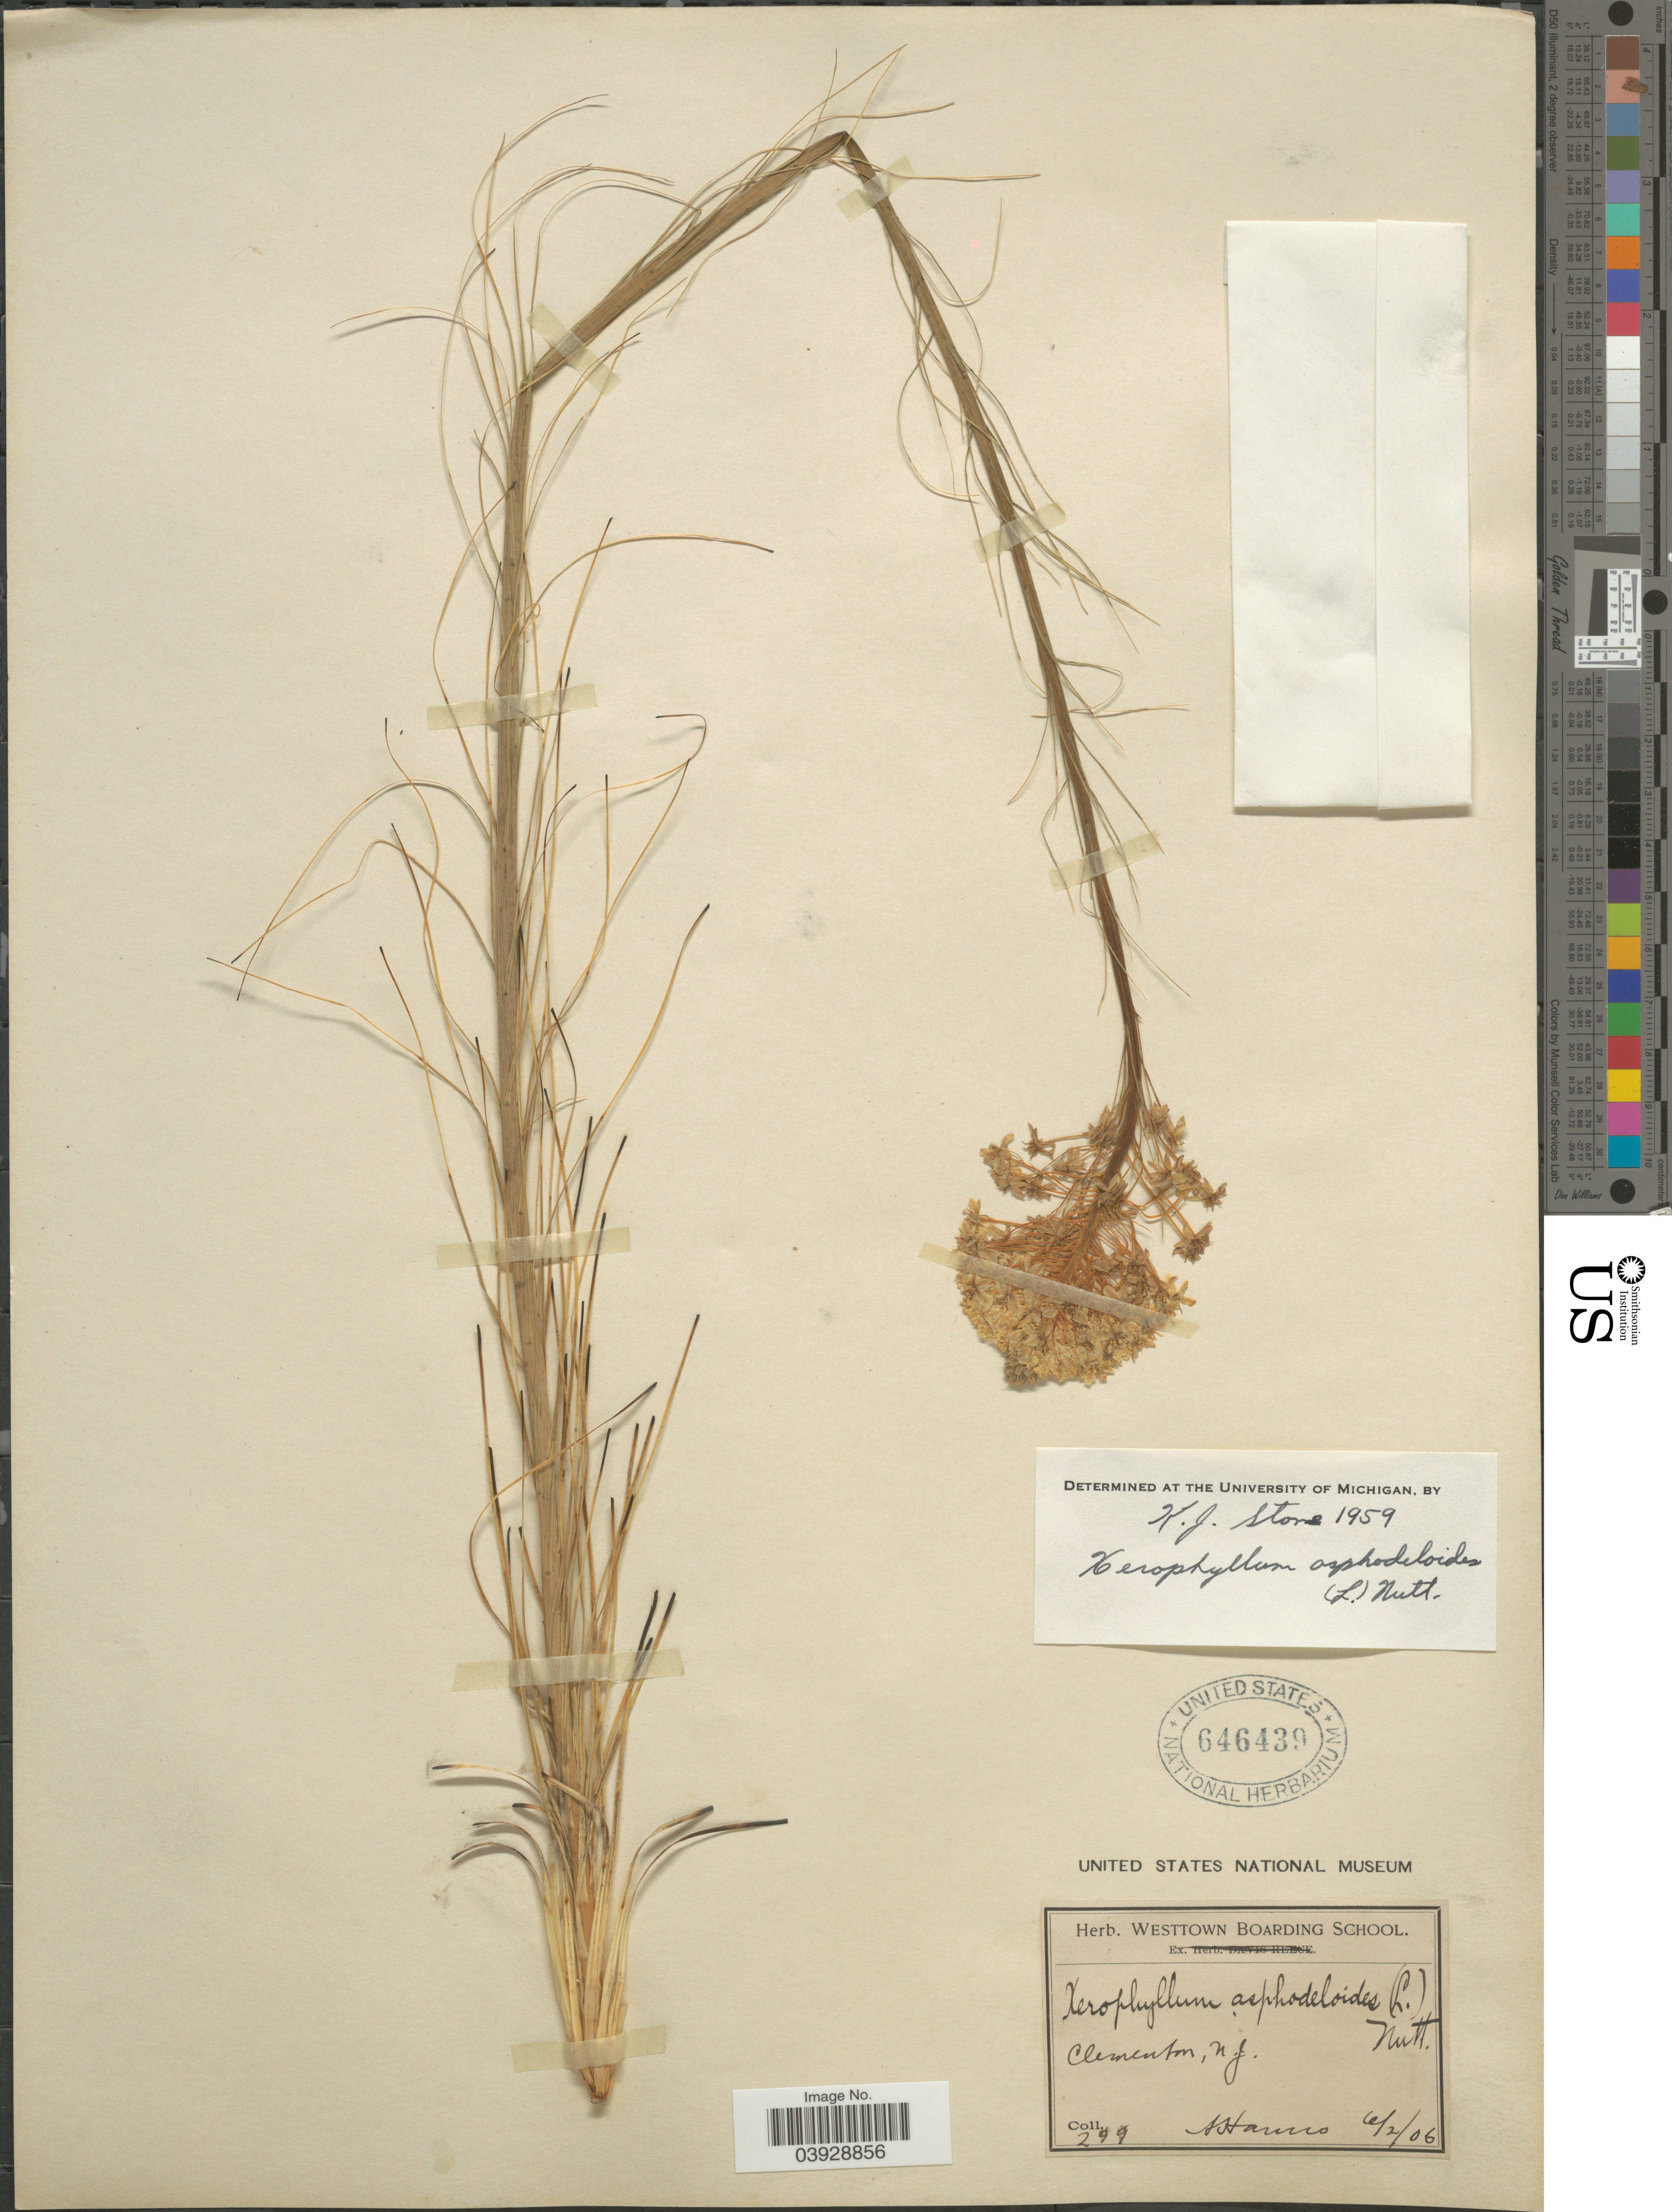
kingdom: Plantae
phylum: Tracheophyta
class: Liliopsida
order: Liliales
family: Melanthiaceae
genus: Xerophyllum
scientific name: Xerophyllum asphodeloides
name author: (L.) Nutt.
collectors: S. Harris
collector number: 299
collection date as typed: Transcribed d/m/y: 2/6/6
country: United States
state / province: New Jersey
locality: Clementon.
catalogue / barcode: US 646439